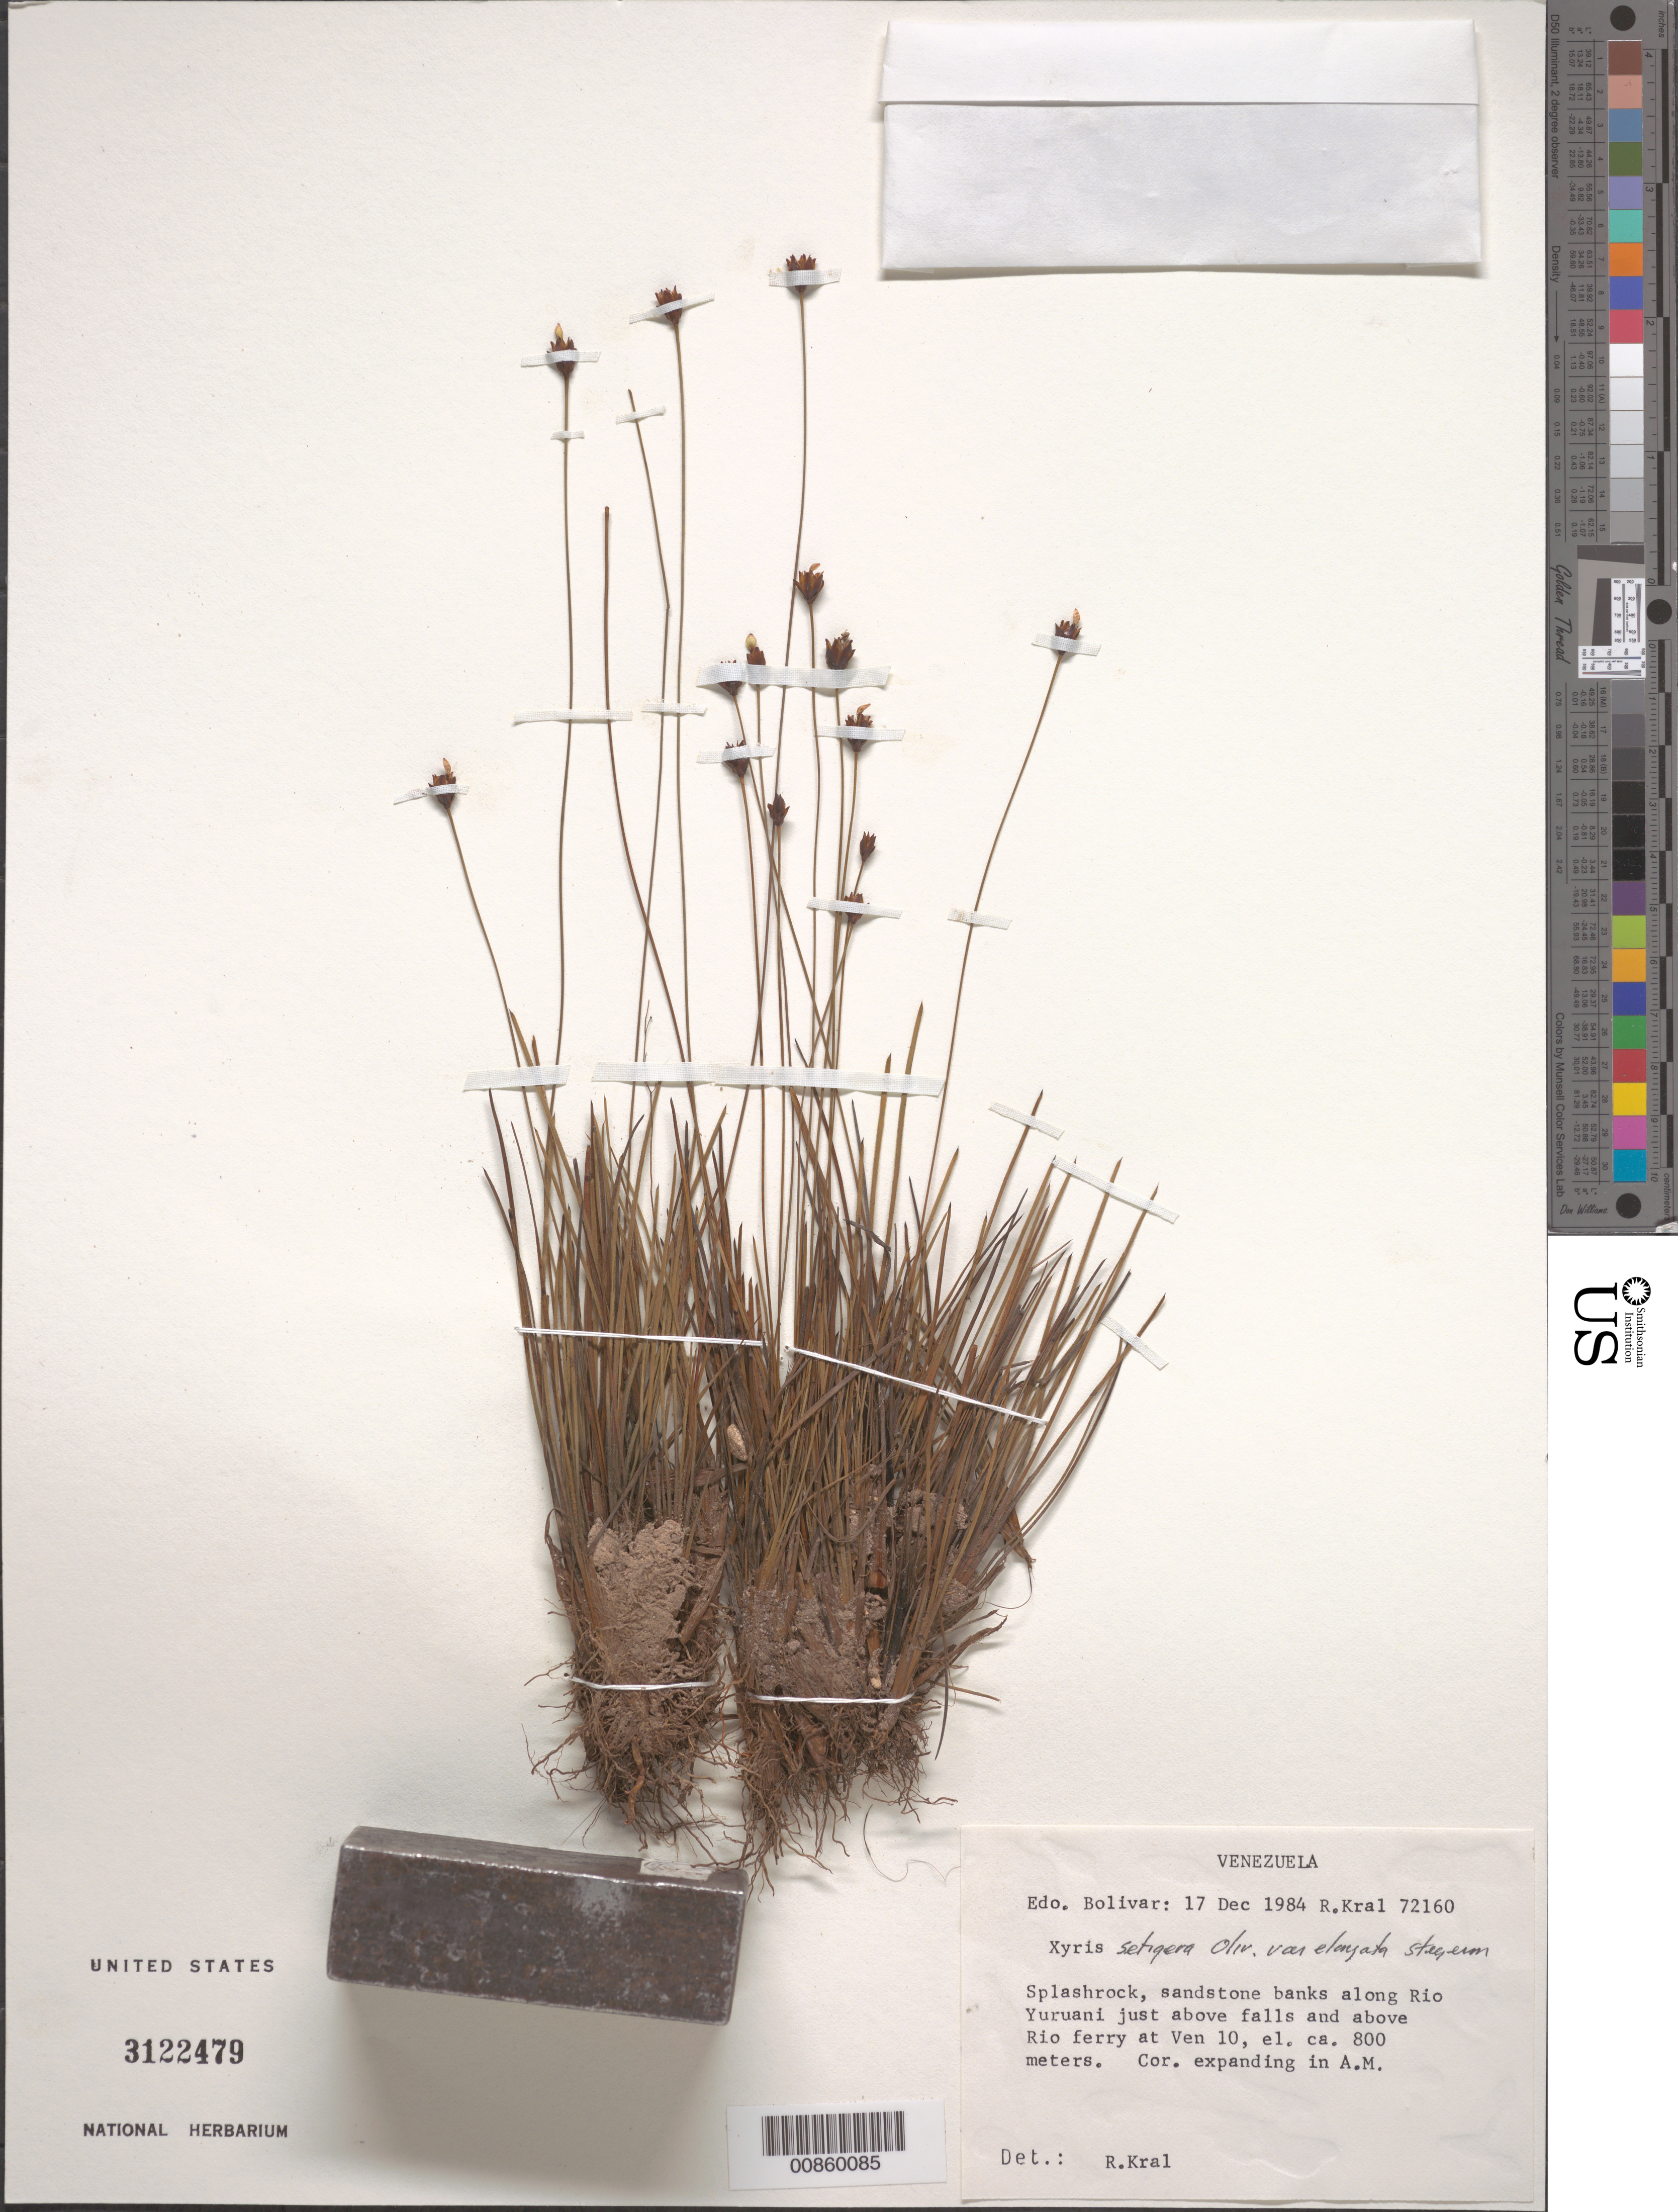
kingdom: Plantae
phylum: Tracheophyta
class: Liliopsida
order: Poales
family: Xyridaceae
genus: Xyris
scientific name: Xyris setigera var. elongata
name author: Steyerm.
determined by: Kral, Robert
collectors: R. Kral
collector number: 72160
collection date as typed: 17-Dec-84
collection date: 1984-12-17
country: Venezuela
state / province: Bolívar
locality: Río Yuruani, just above falls and río ferry at Ven. 10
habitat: Splashrock, sandstone banks.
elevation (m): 800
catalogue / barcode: US 3122479